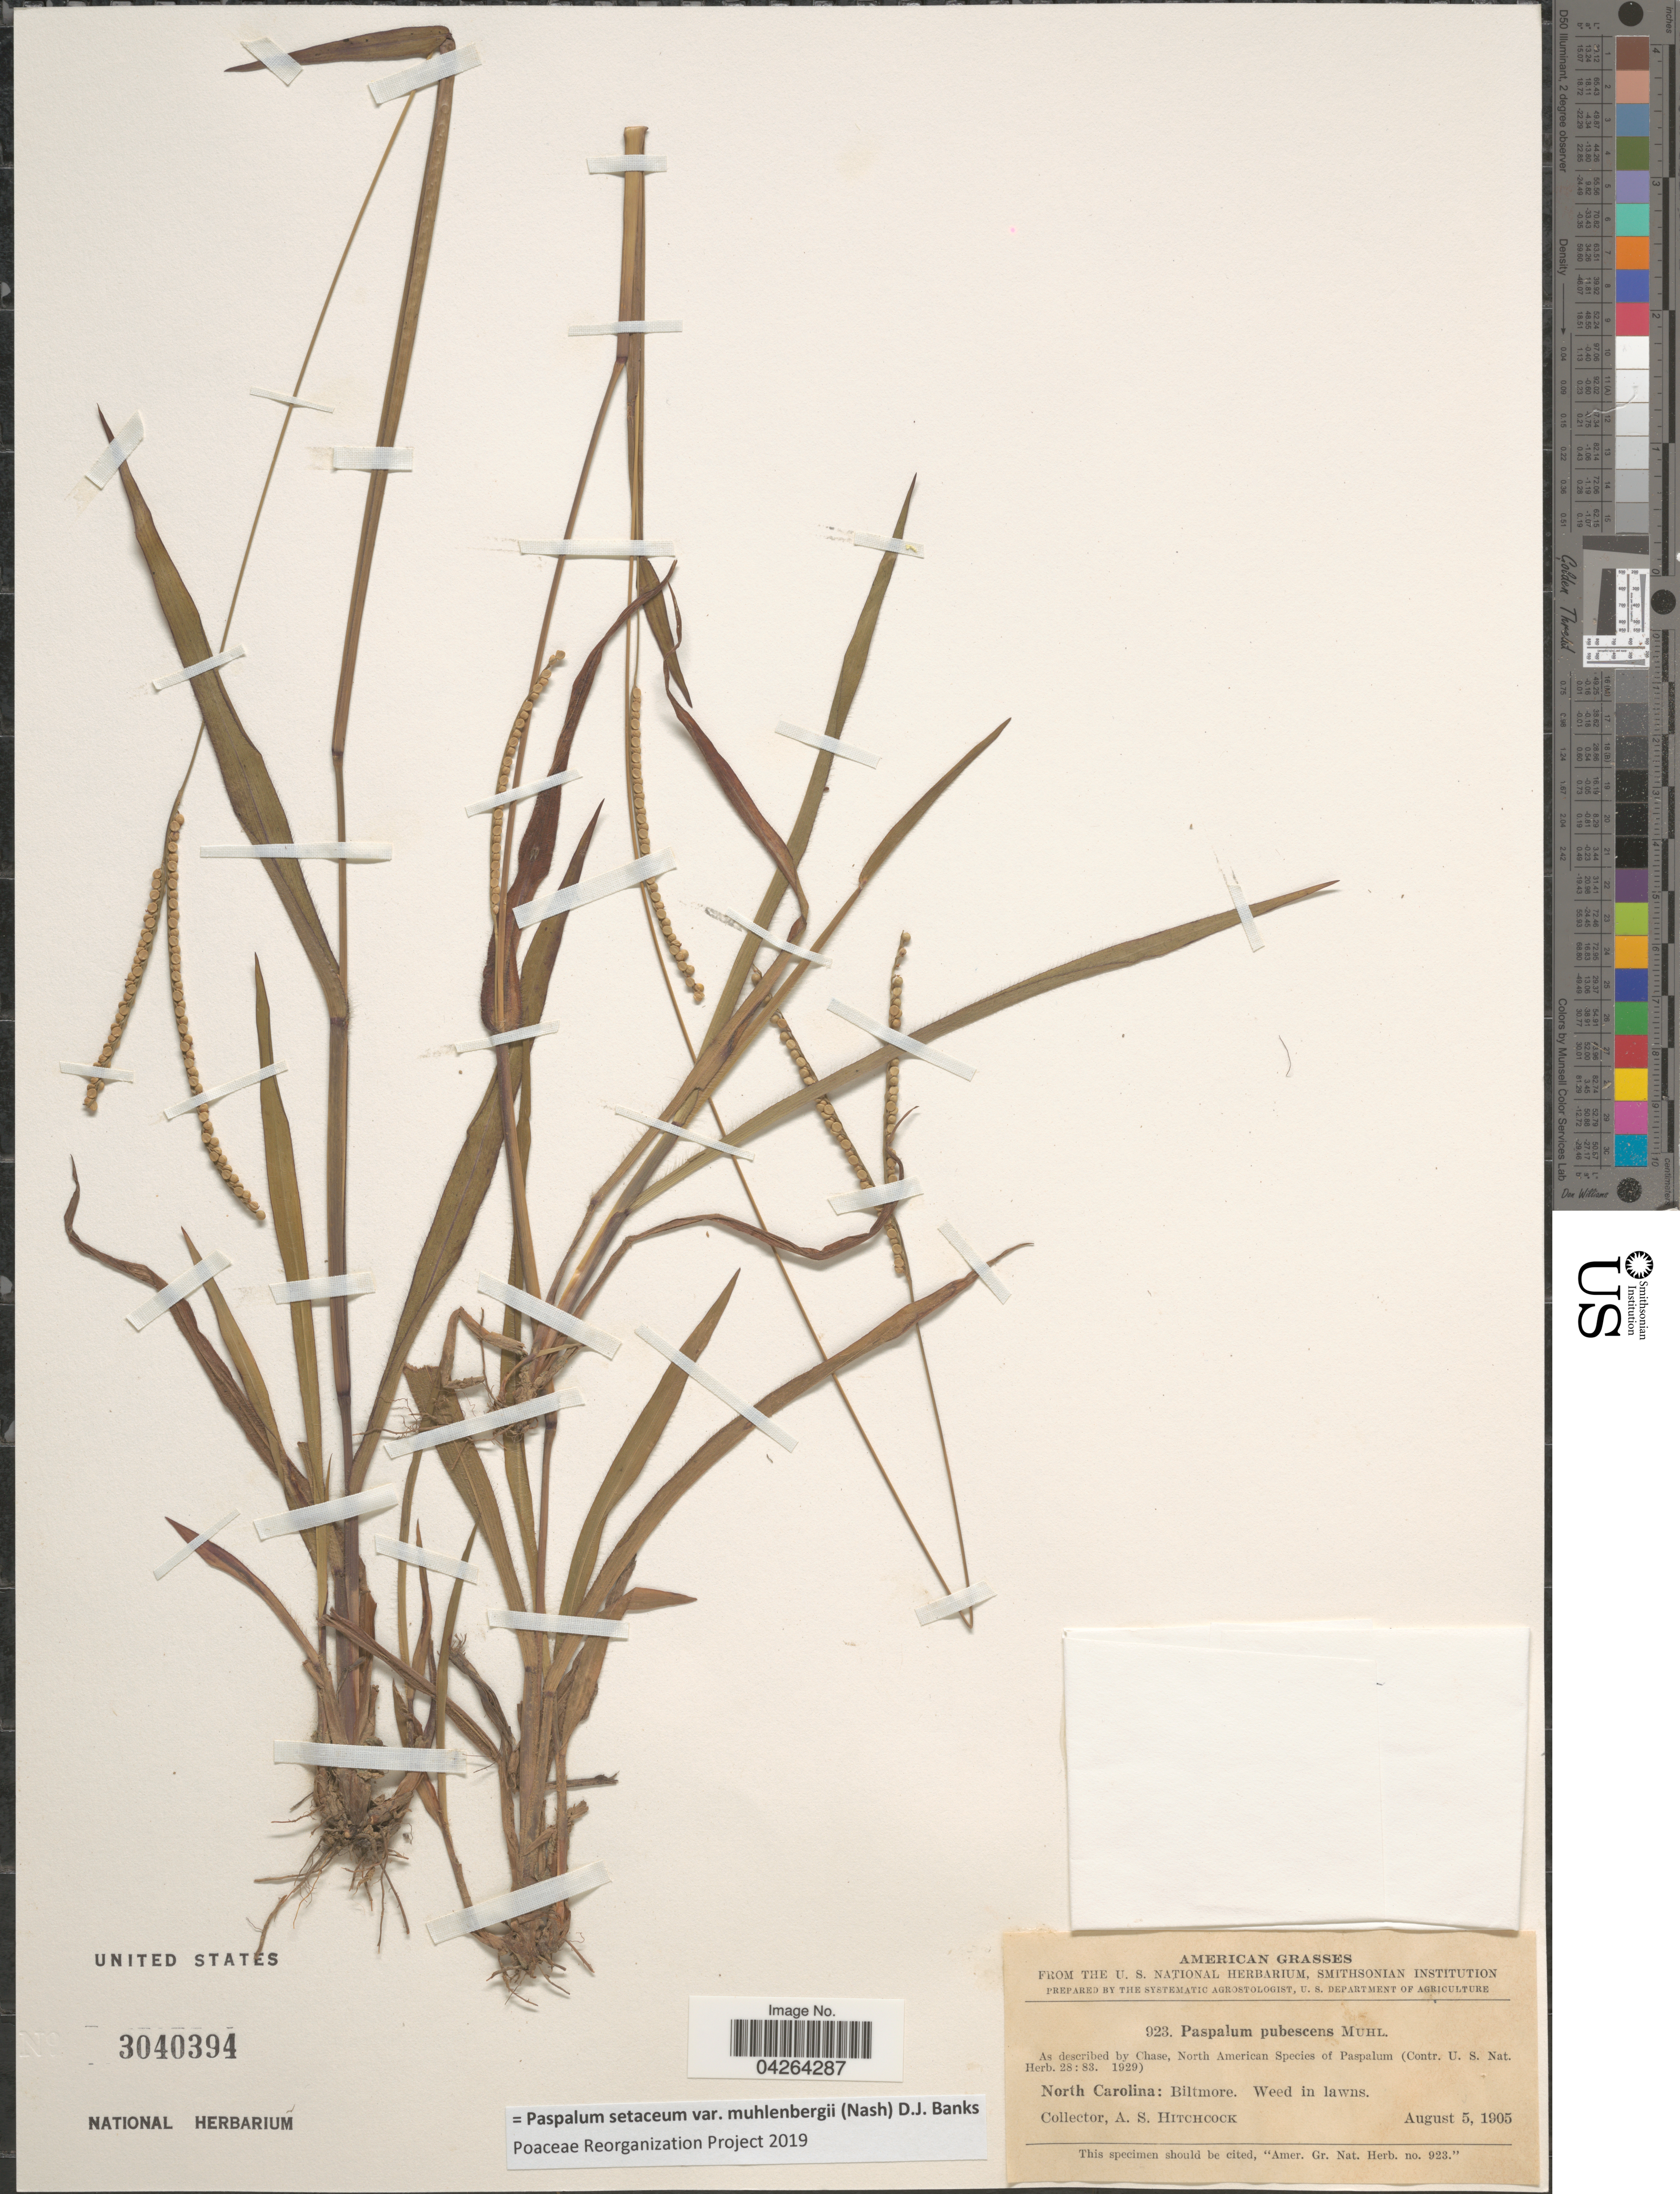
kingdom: Plantae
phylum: Tracheophyta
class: Liliopsida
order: Poales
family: Poaceae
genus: Paspalum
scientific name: Paspalum setaceum var. muhlenbergii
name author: (Nash) D.J. Banks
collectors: A. S. Hitchcock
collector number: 923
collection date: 1905-08-05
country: United States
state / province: North Carolina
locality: Biltmore.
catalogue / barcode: US 3040394